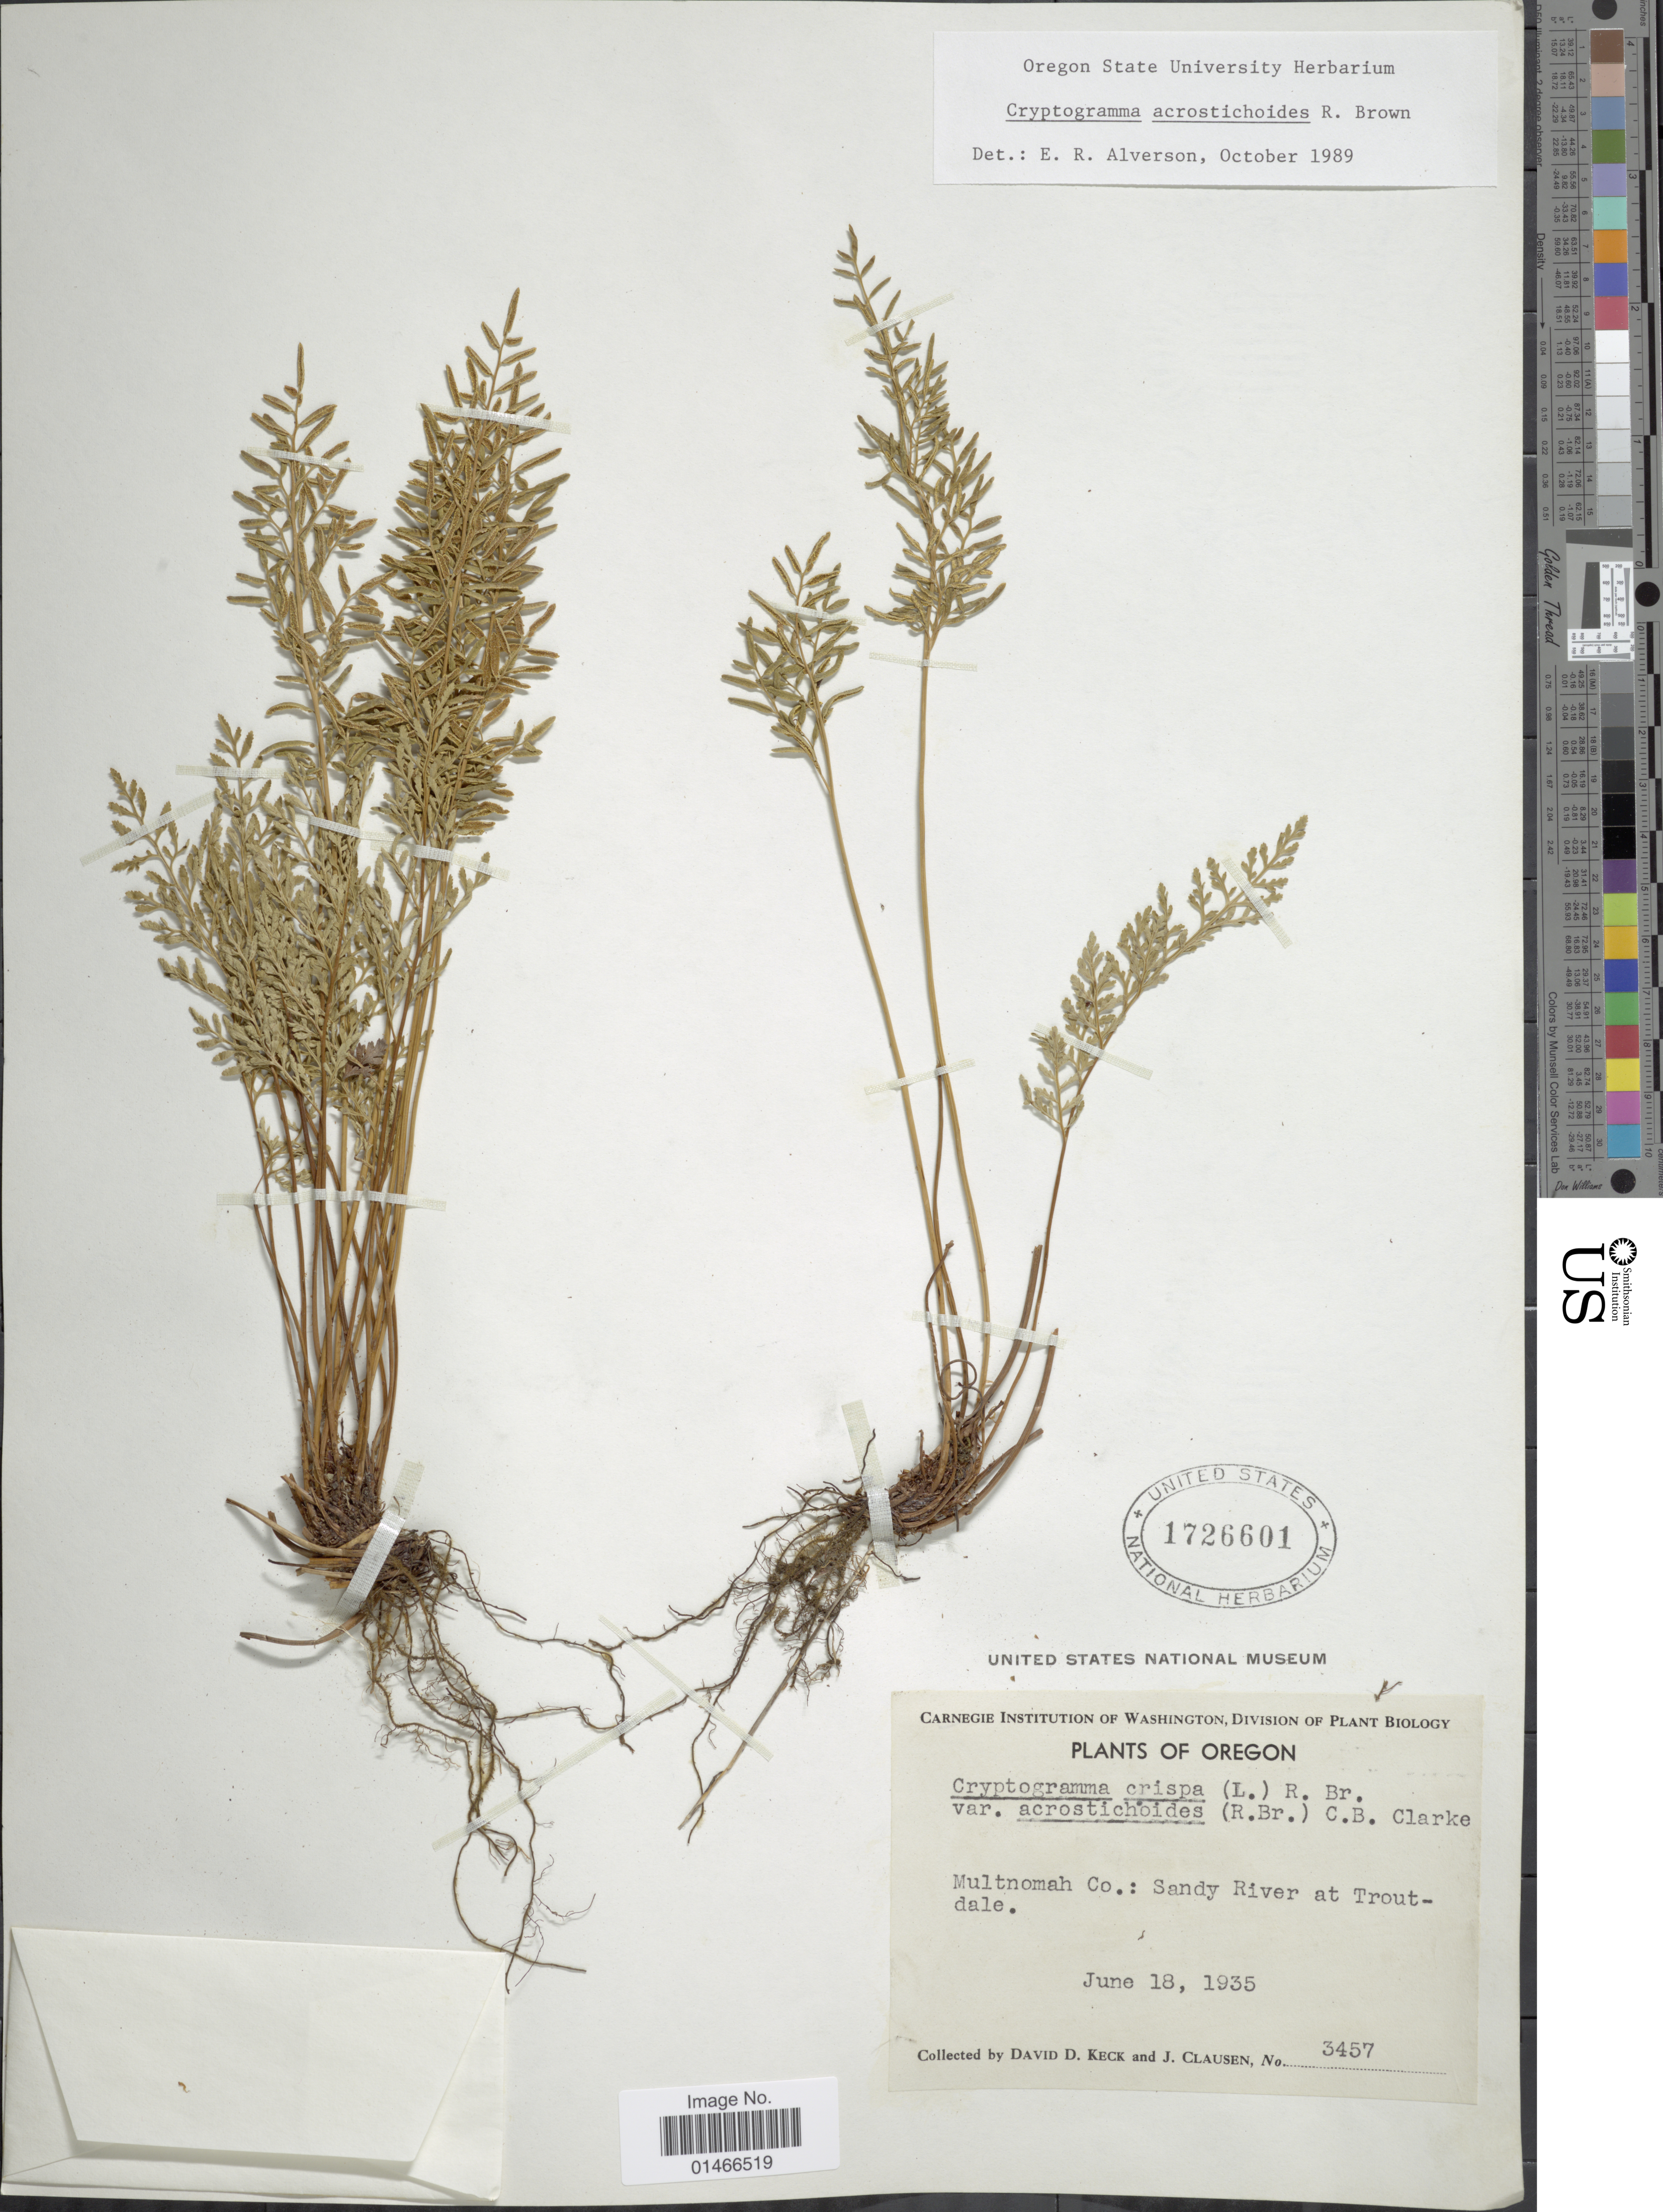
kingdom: Plantae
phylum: Tracheophyta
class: Polypodiopsida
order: Polypodiales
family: Pteridaceae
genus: Cryptogramma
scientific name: Cryptogramma acrostichoides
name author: R. Br.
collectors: D. D. Keck & J. Clausen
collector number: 3457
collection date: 1935-06-18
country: United States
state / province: Oregon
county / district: Multnomah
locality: Multnomah Co.: Sandy River at Troutdale.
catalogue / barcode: US 1726601